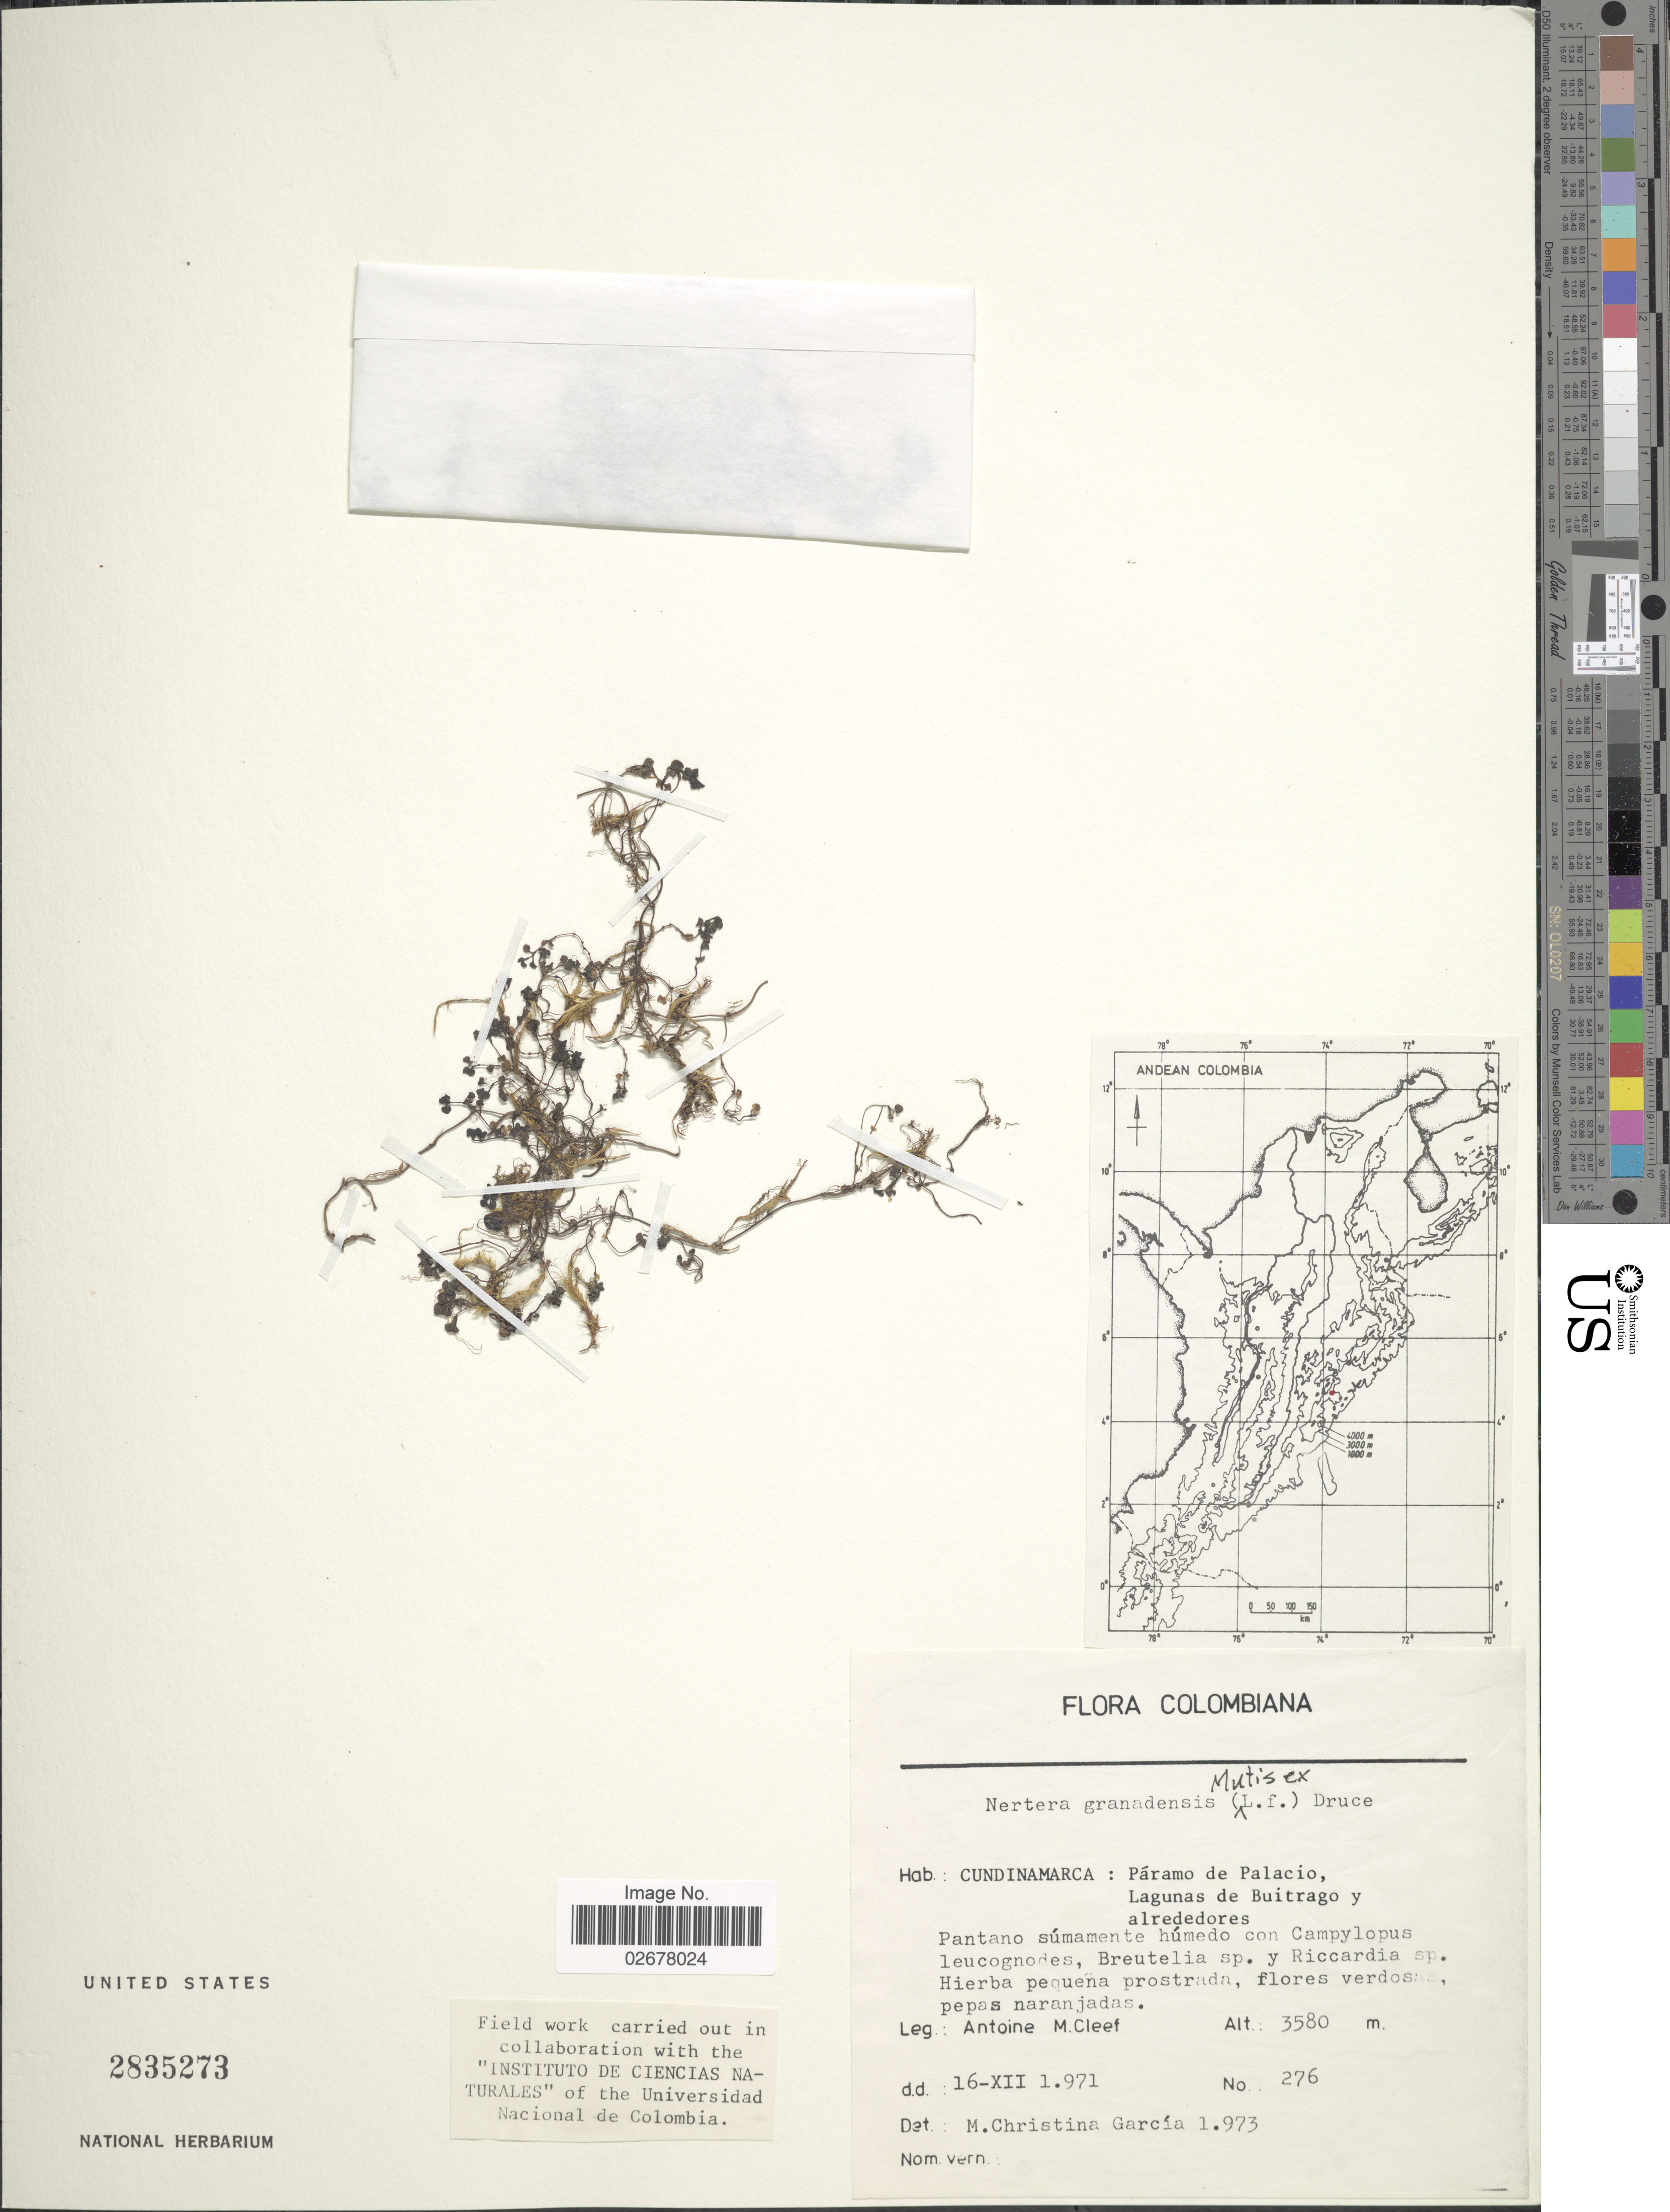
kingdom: Plantae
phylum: Tracheophyta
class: Magnoliopsida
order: Gentianales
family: Rubiaceae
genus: Nertera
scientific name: Nertera depressa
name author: Banks & Sol. ex Gaertn.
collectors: A. M. Cleef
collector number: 276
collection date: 1971-12-16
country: Colombia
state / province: Cundinamarca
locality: Páramo de Palacio, Lagunas de Buitrago y alrededores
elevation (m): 3580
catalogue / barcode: US 2835273